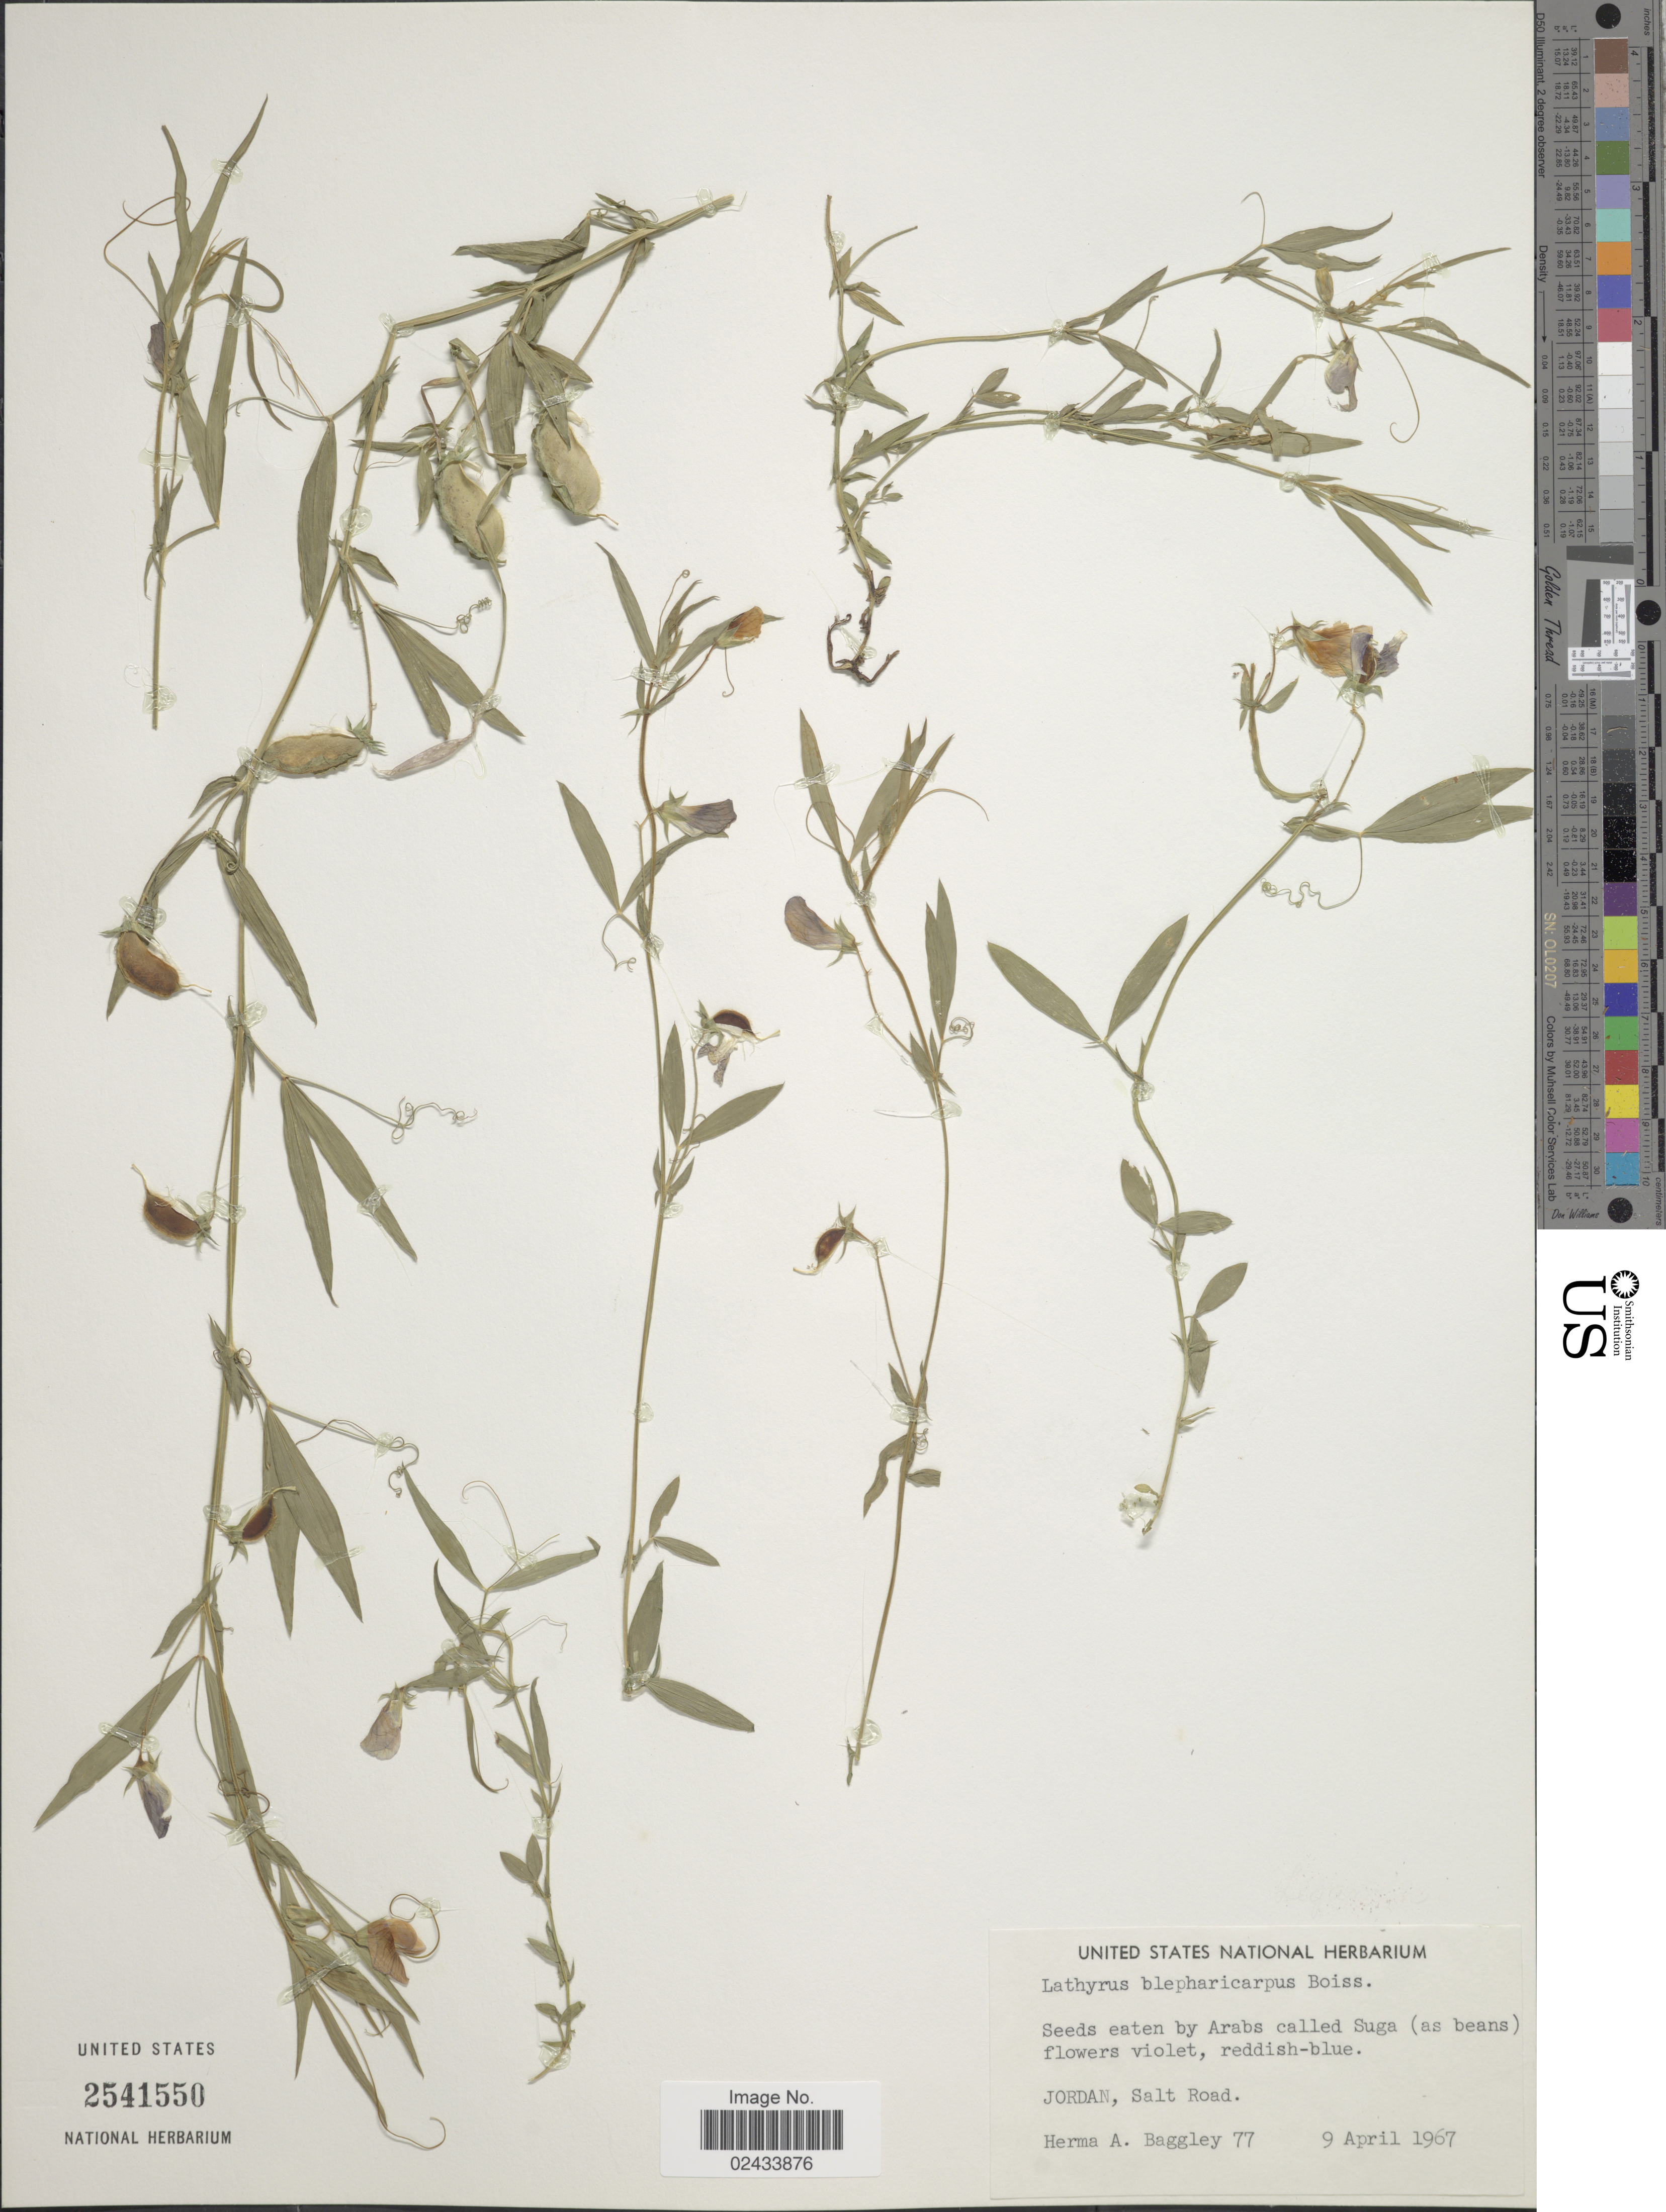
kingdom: Plantae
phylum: Tracheophyta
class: Magnoliopsida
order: Fabales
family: Fabaceae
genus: Lathyrus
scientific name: Lathyrus blepharicarpus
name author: Boiss.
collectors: H. Baggley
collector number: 77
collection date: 1967-04-09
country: Jordan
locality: Salt Road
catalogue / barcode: US 2541550